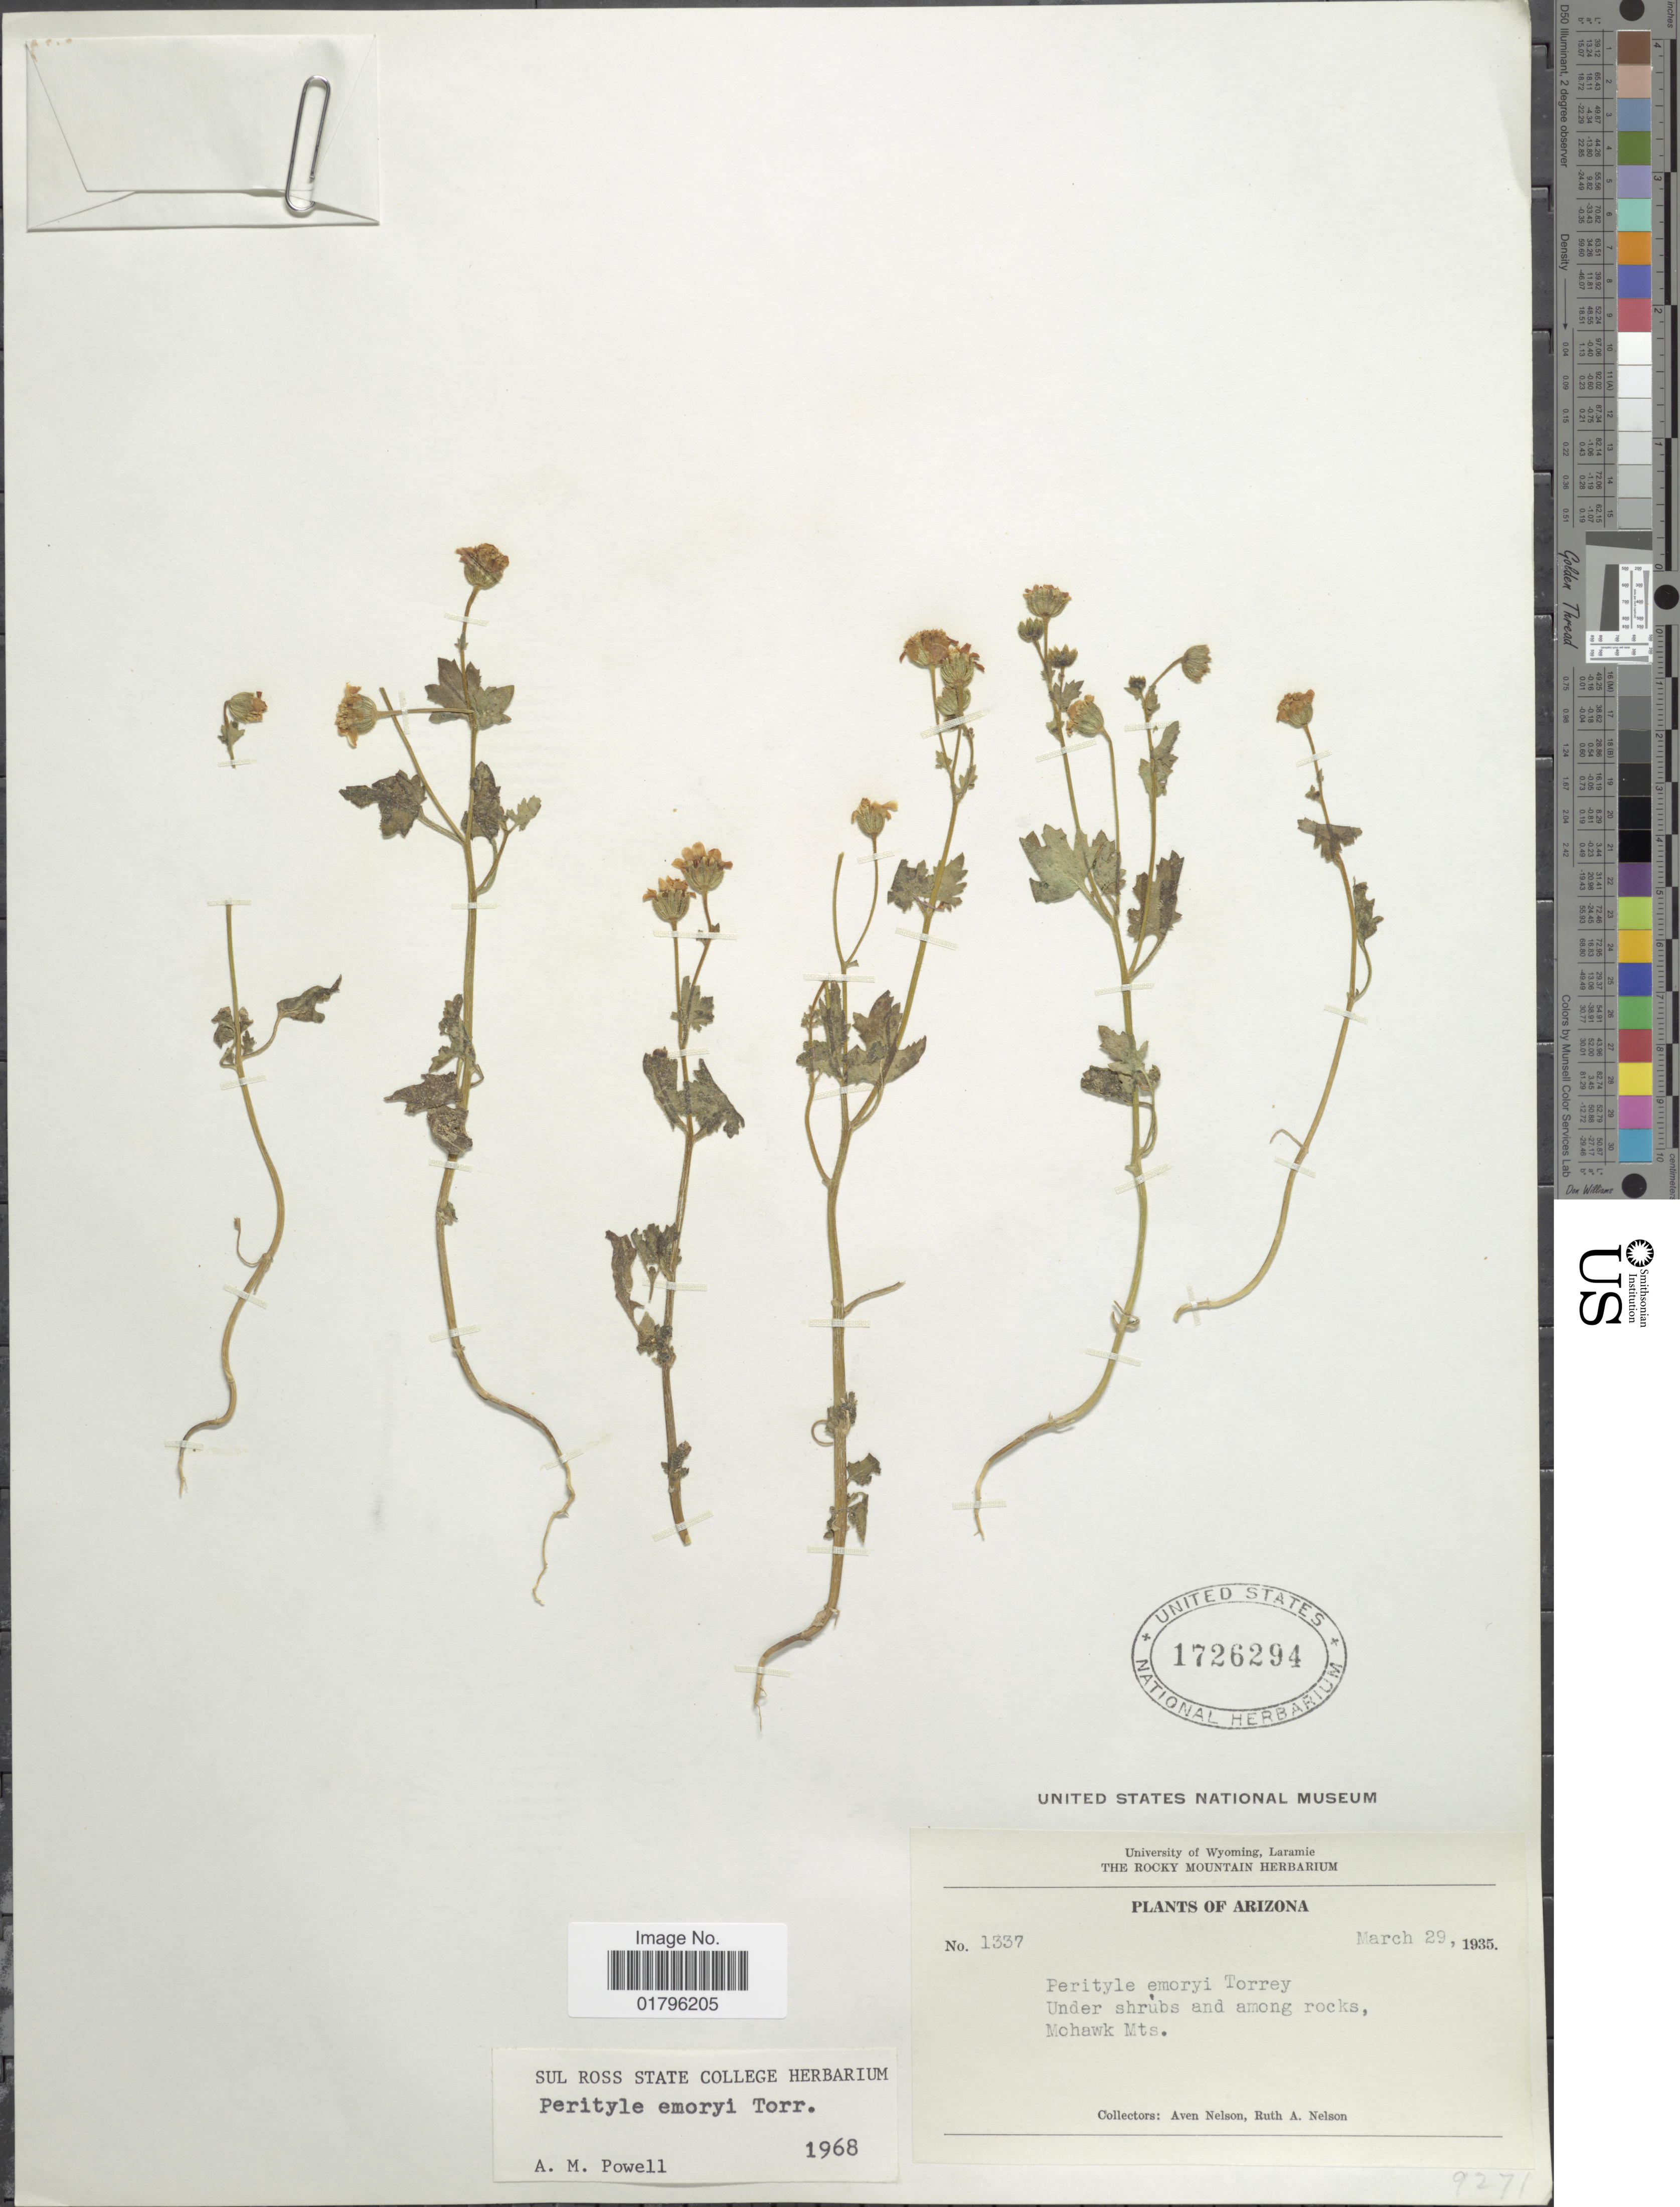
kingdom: Plantae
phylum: Tracheophyta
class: Magnoliopsida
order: Asterales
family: Asteraceae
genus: Perityle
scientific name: Perityle emoryi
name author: Torr.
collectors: A. Nelson & R. A. Nelson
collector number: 1337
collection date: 1935-03-29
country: United States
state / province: Arizona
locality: Mohawk Mts.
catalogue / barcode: US 1726294